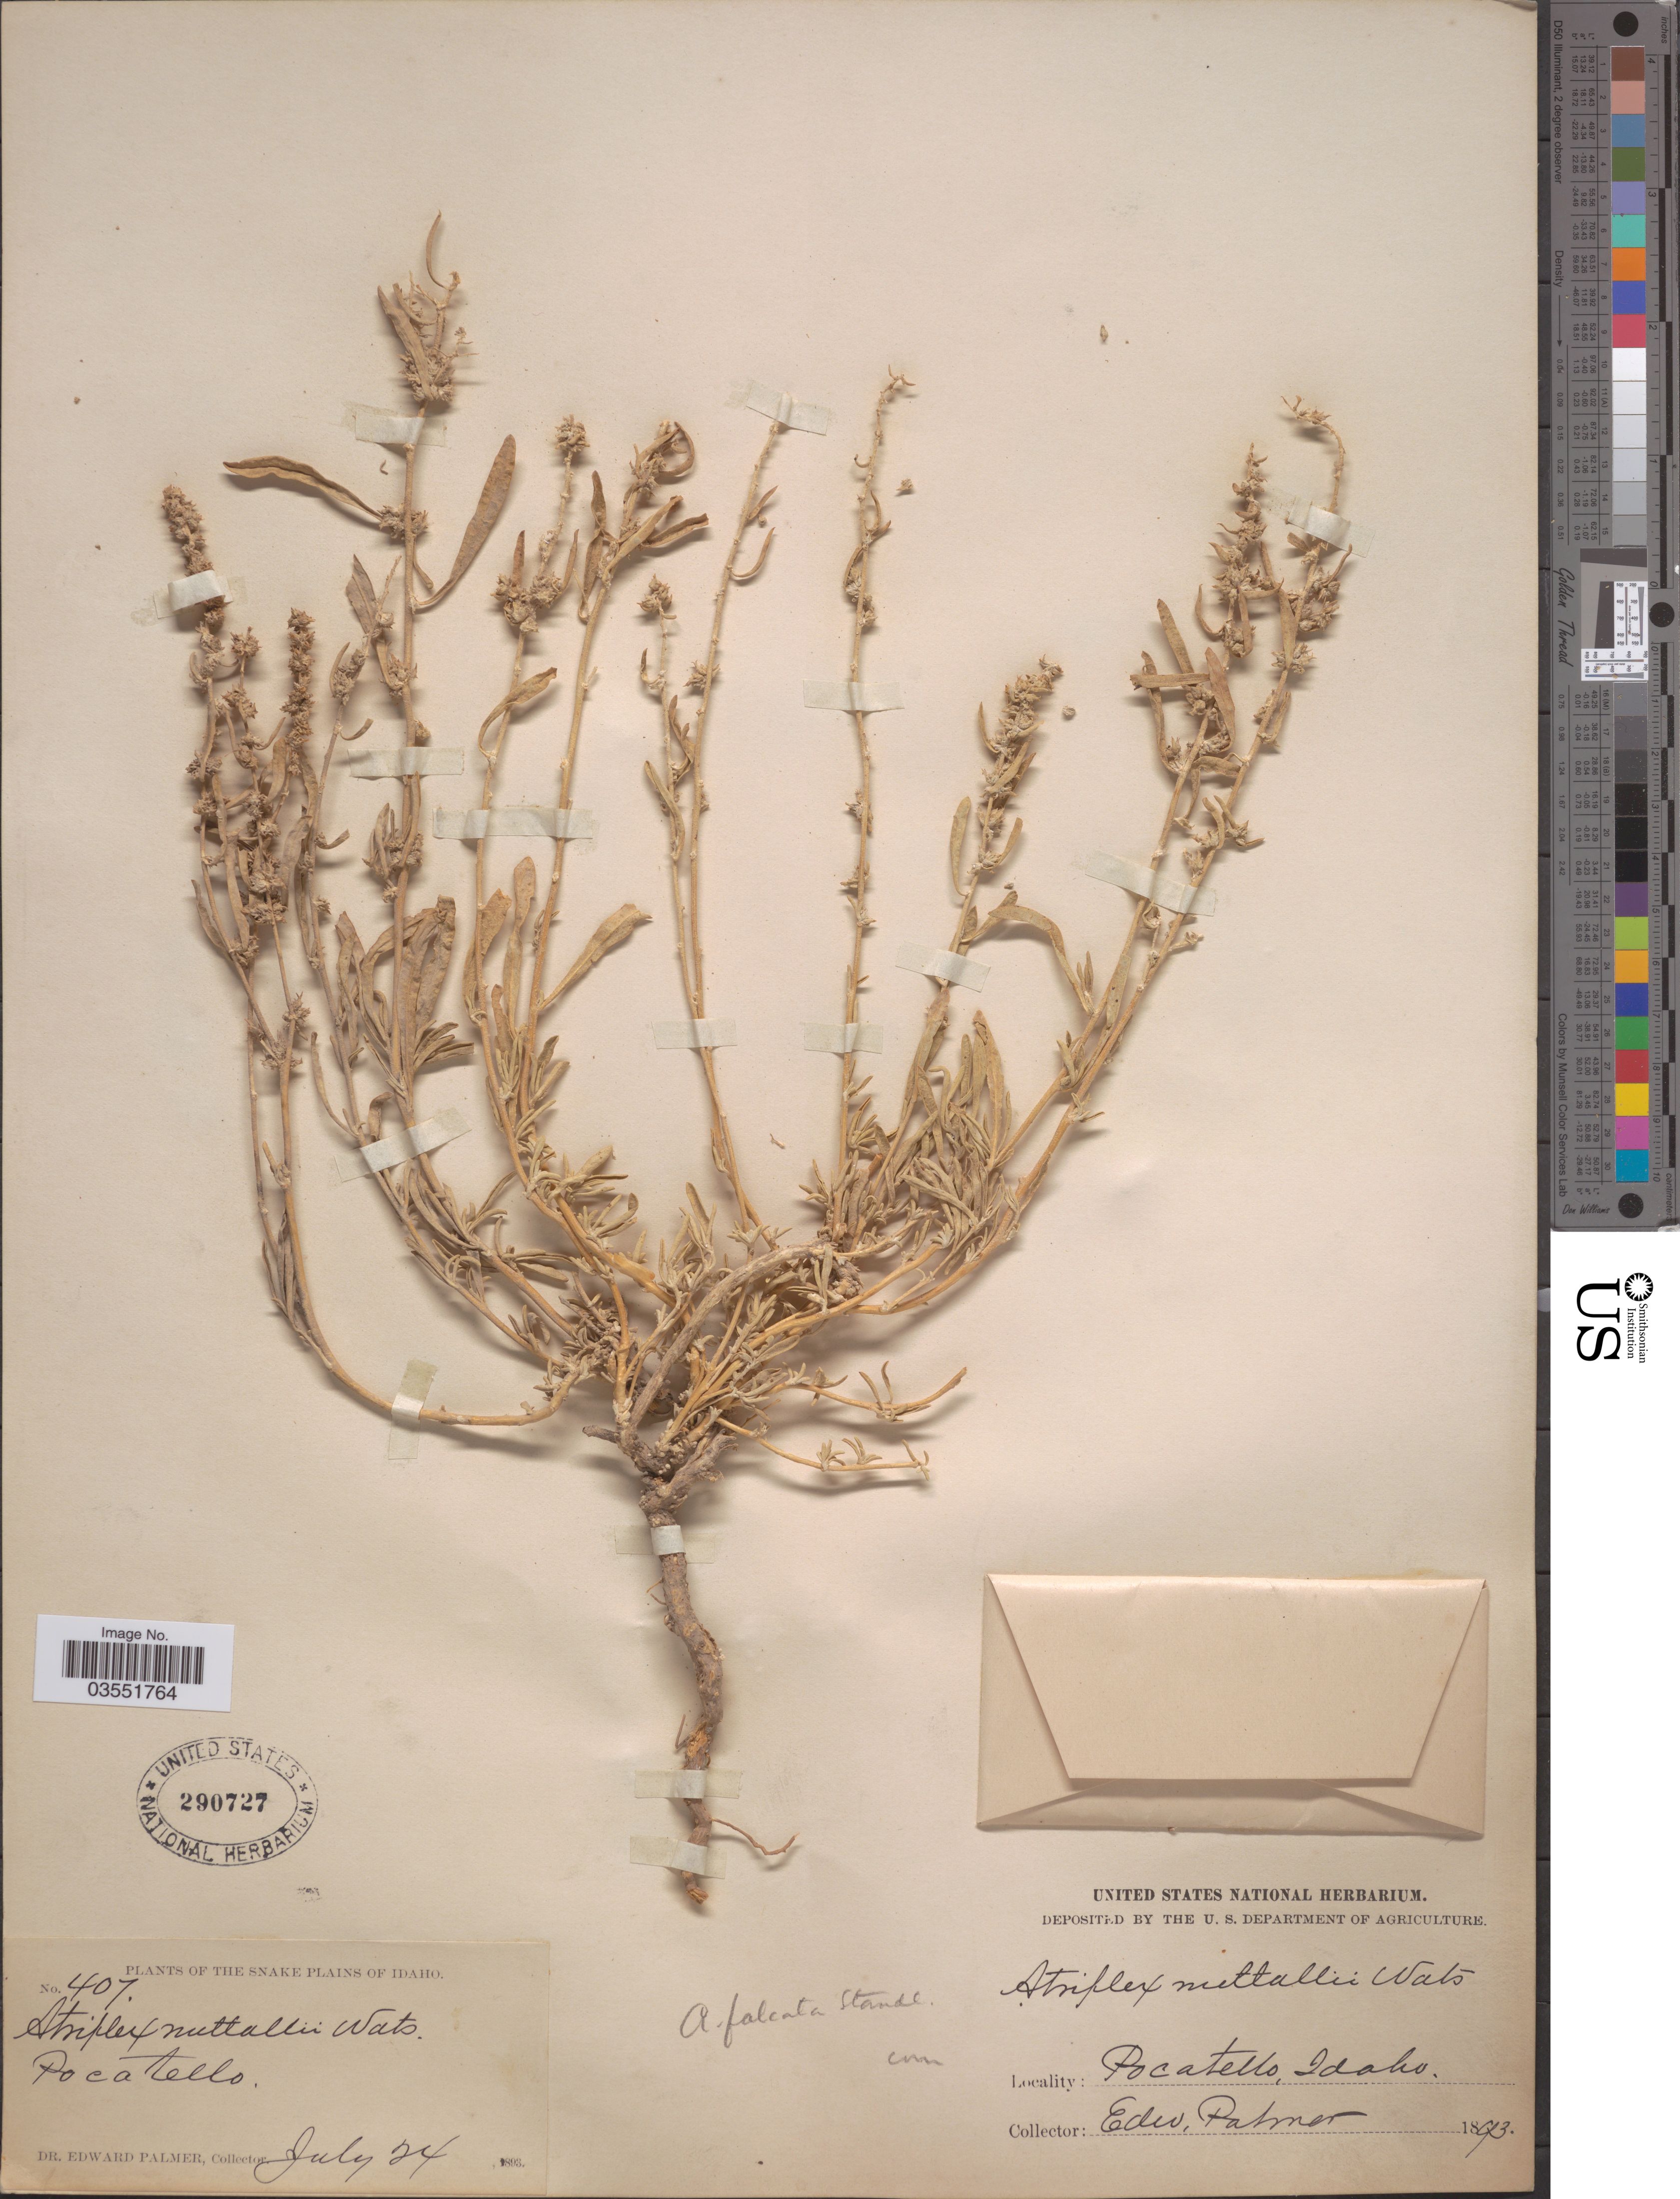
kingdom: Plantae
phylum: Tracheophyta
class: Magnoliopsida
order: Caryophyllales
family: Amaranthaceae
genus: Atriplex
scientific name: Atriplex falcata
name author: (M.E. Jones) Standl.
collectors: E. Palmer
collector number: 407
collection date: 1893-07-24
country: United States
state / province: Idaho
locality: Snake Plains of Idaho. Pocatello.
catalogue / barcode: US 290727